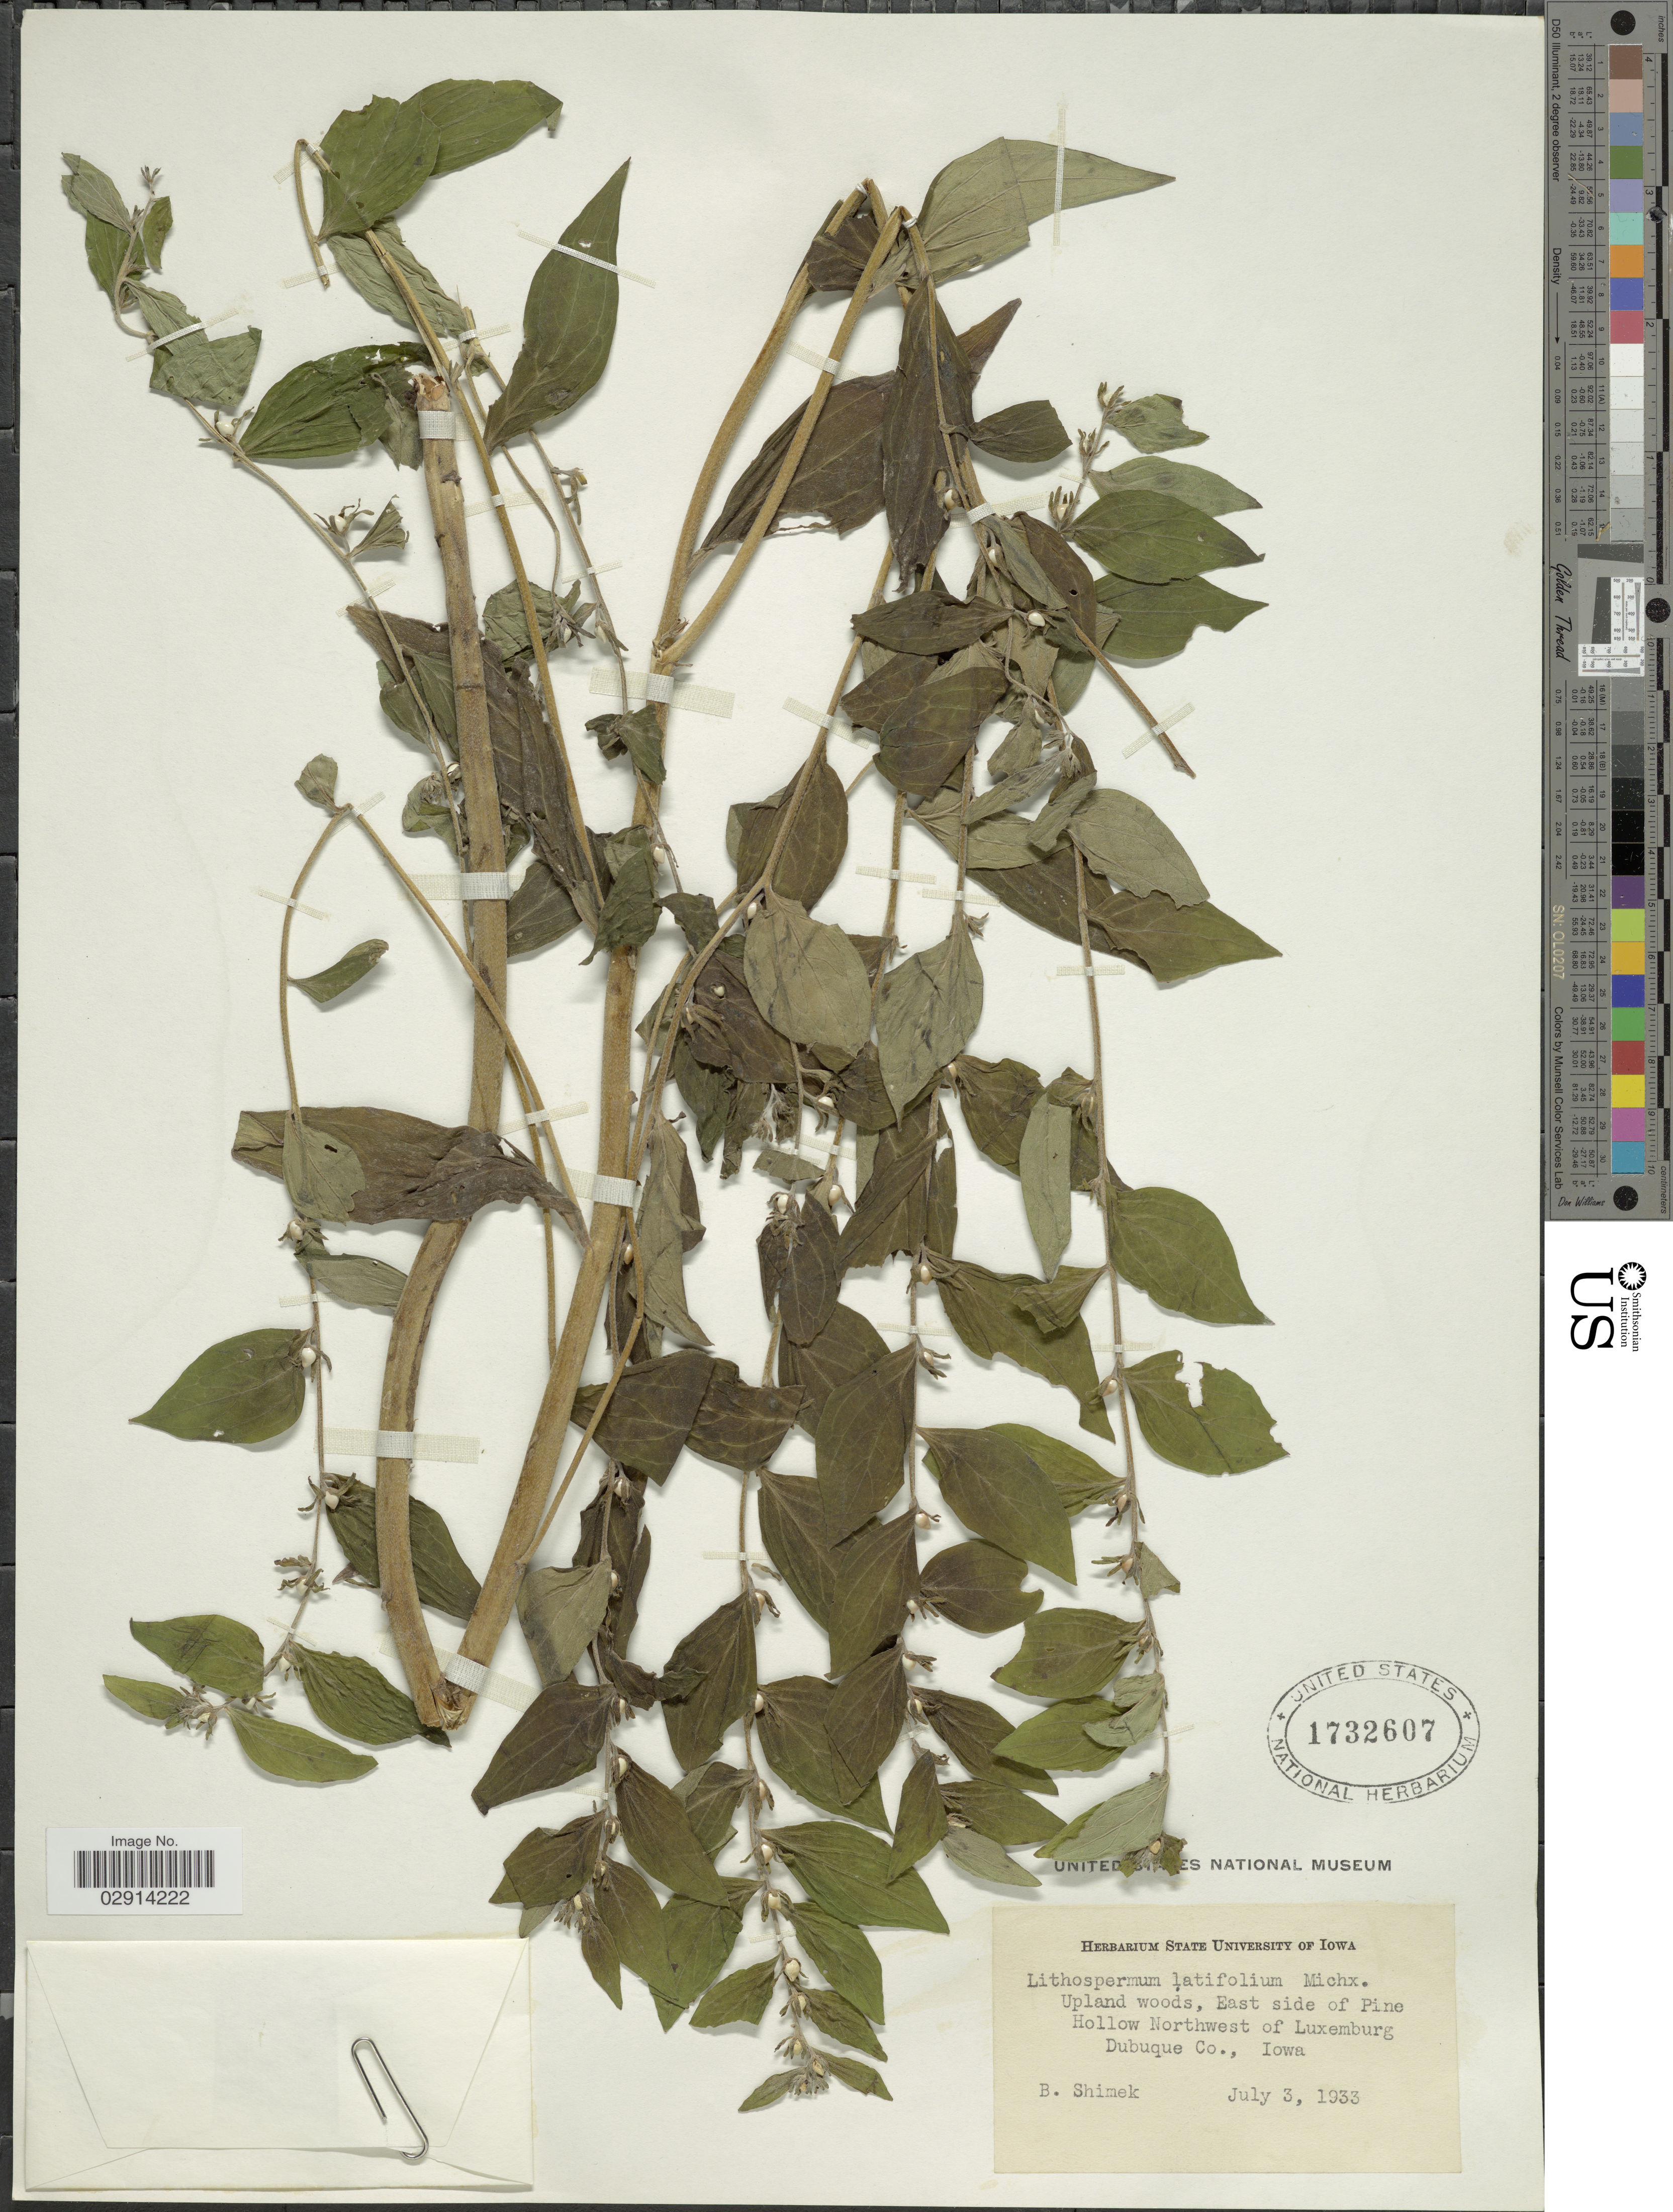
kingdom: Plantae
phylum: Tracheophyta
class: Magnoliopsida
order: Boraginales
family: Boraginaceae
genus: Lithospermum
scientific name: Lithospermum latifolium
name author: Michx.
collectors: B. Shimek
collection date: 1933-07-03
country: United States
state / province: Iowa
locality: Upland woods, East side of Pine Hollow Northwest of Luxemburg Dubuque Co., Iowa.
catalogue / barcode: US 1732607